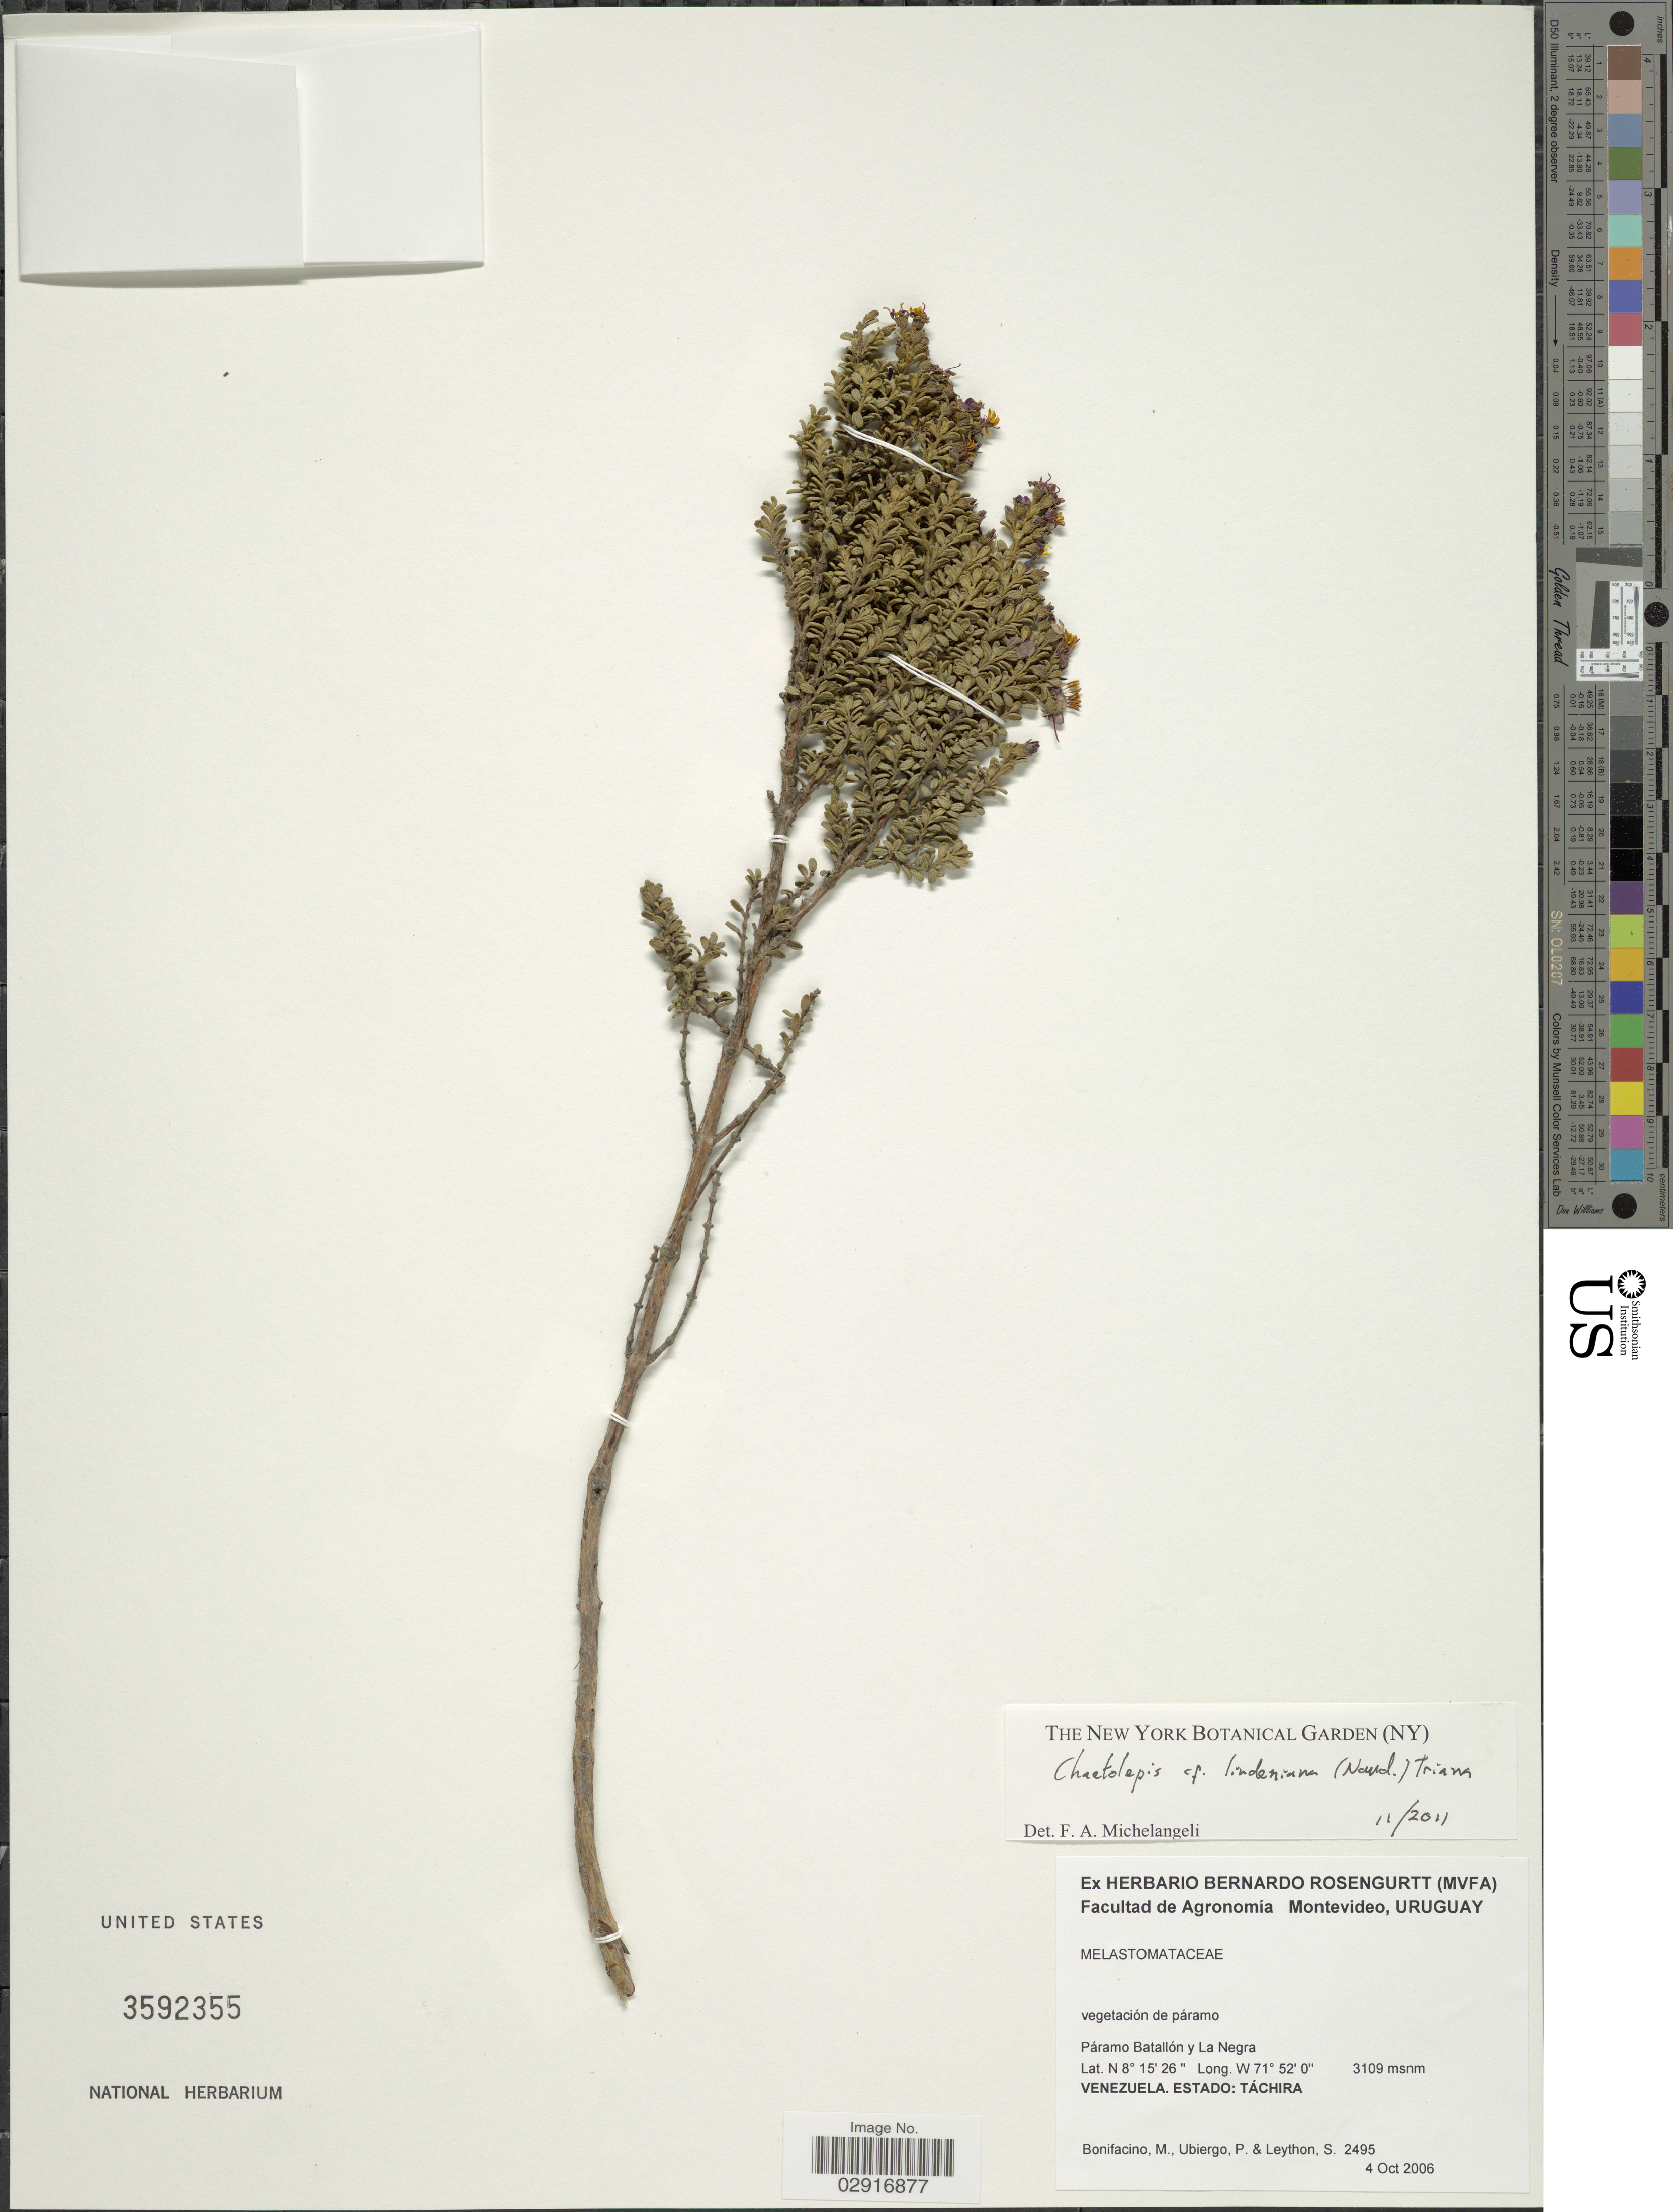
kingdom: Plantae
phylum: Tracheophyta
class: Magnoliopsida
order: Myrtales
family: Melastomataceae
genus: Chaetolepis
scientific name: Chaetolepis lindeniana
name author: (Naudin) Triana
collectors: M. Bonifacino, P. Ubiergo & S. Leython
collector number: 2495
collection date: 2006-10-04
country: Venezuela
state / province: Tachira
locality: Páramo Batallón y La Negra.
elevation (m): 3109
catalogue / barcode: US 3592355